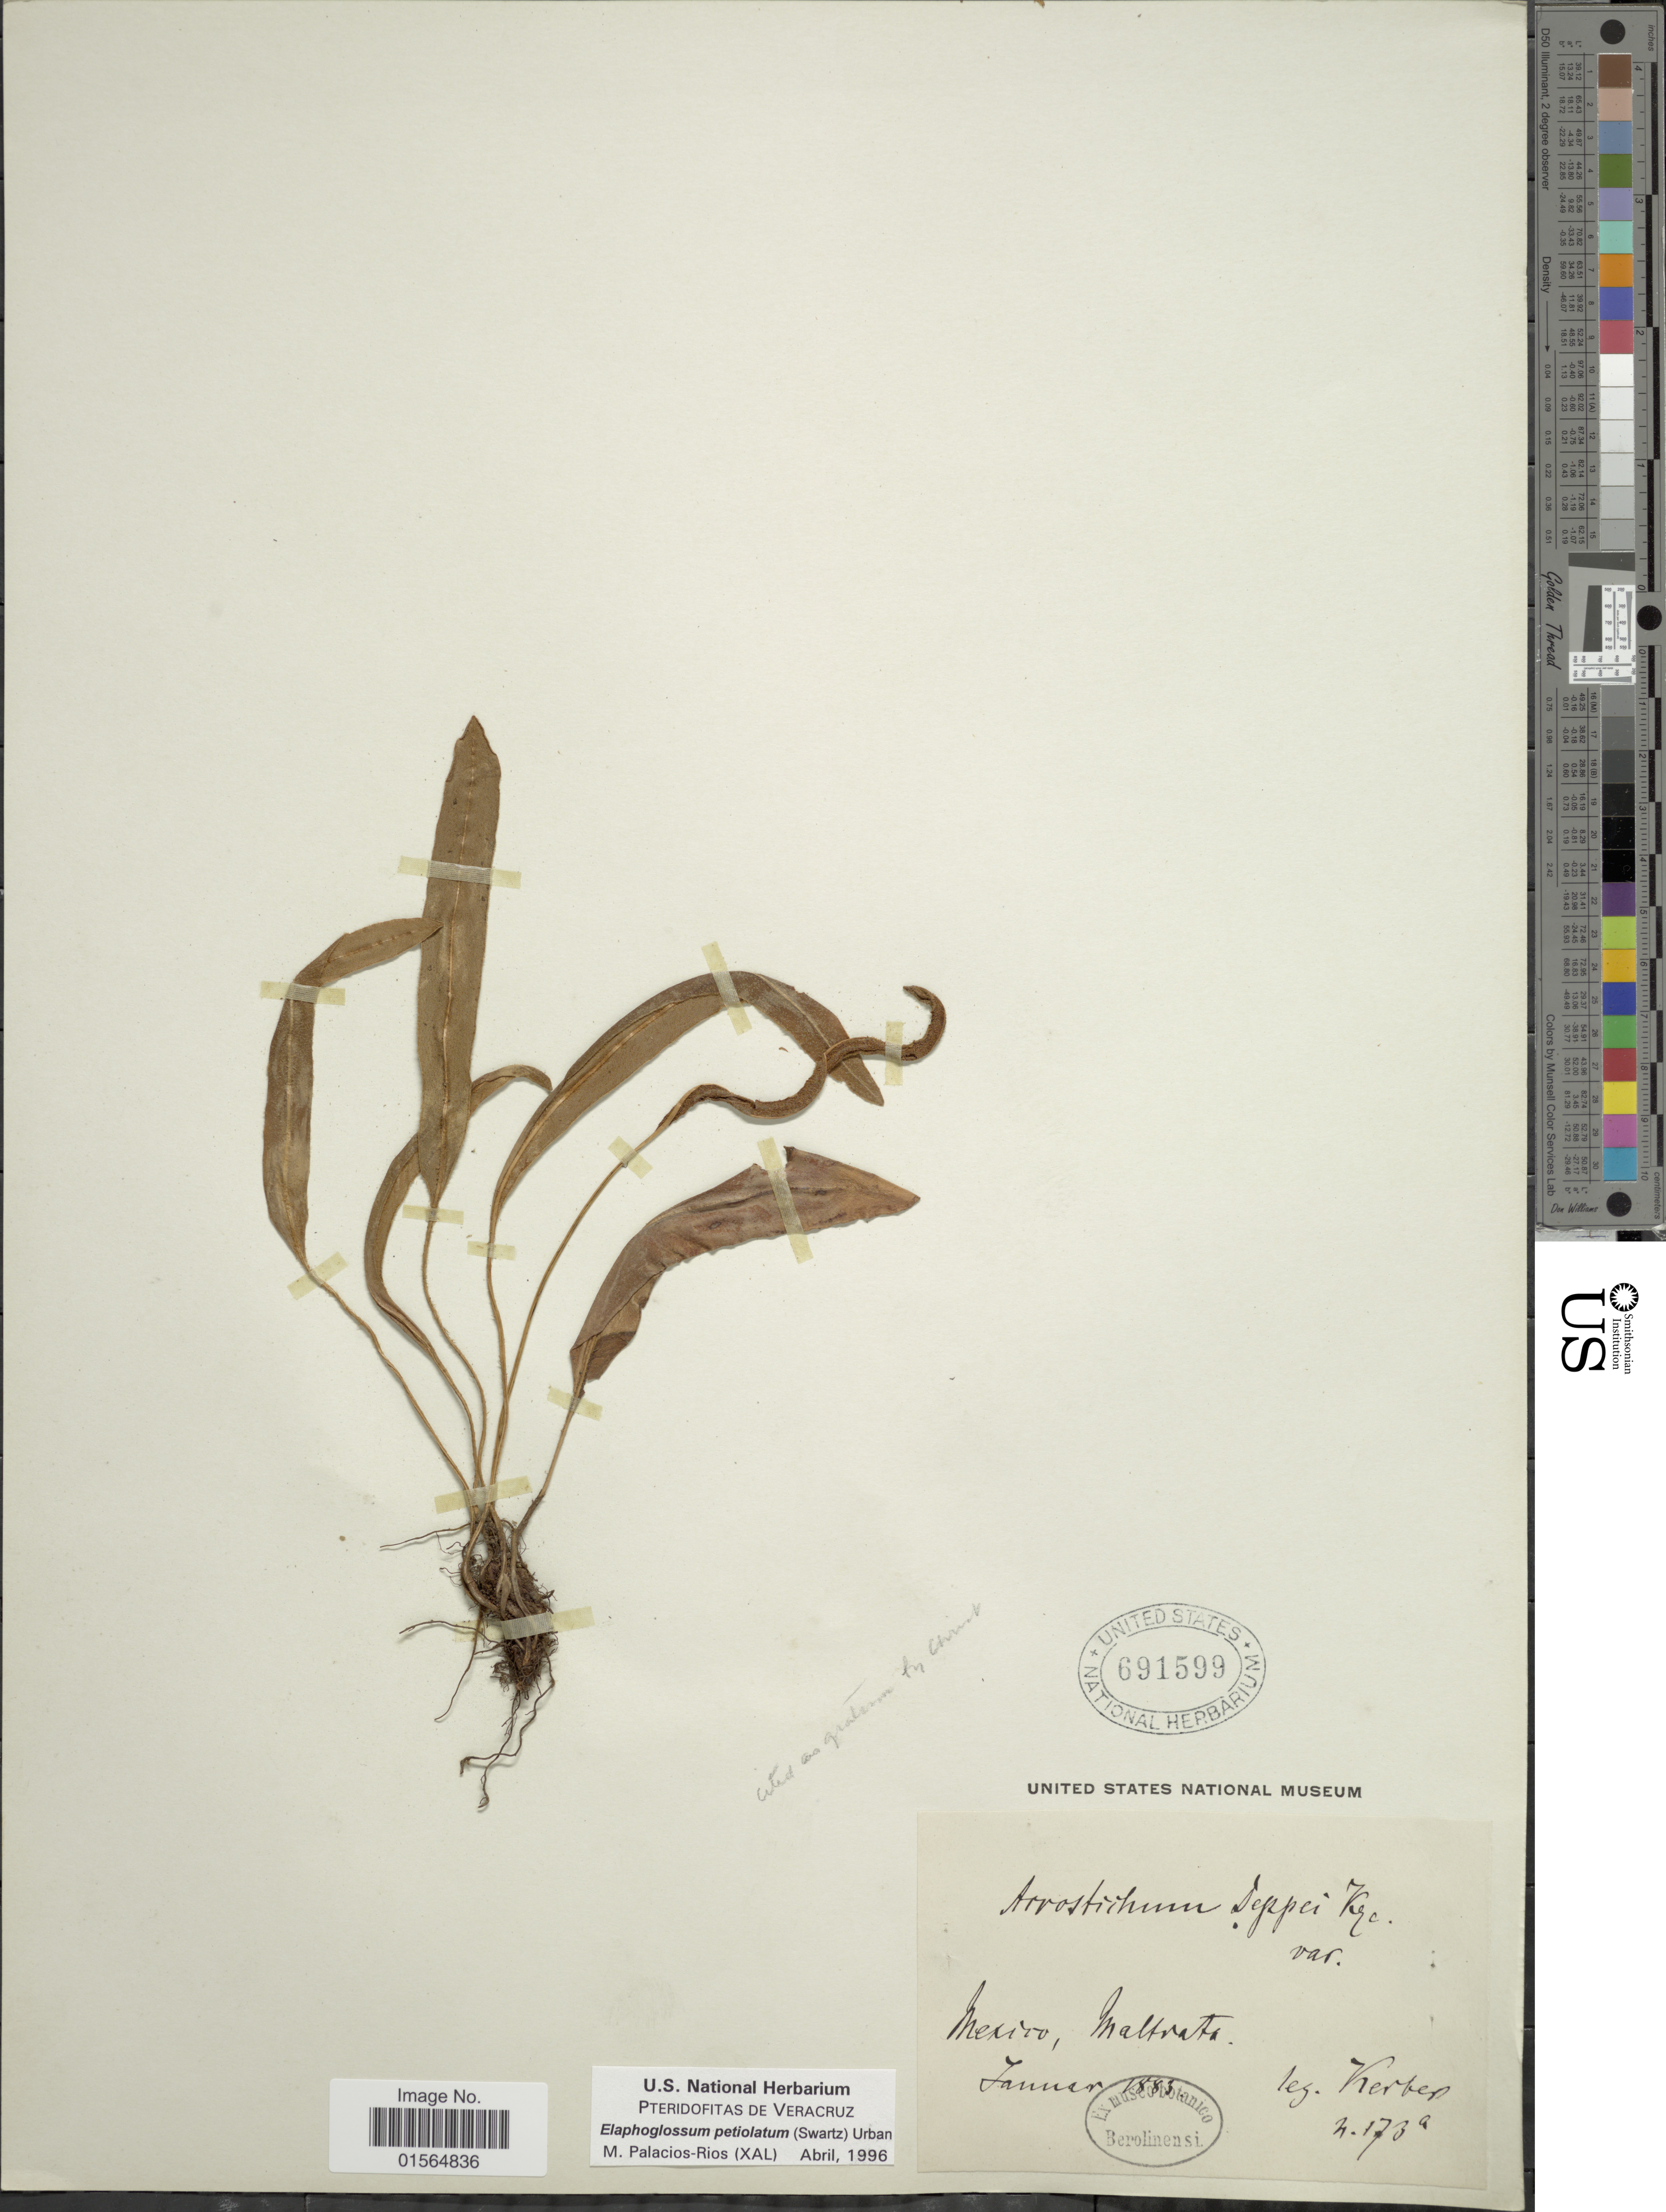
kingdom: Plantae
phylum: Tracheophyta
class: Polypodiopsida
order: Polypodiales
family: Dryopteridaceae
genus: Elaphoglossum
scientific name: Elaphoglossum petiolatum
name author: (Sw.) Urb.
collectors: -. Kerber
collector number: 173a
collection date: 1883-07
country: Mexico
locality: Maltrata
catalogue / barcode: US 691599